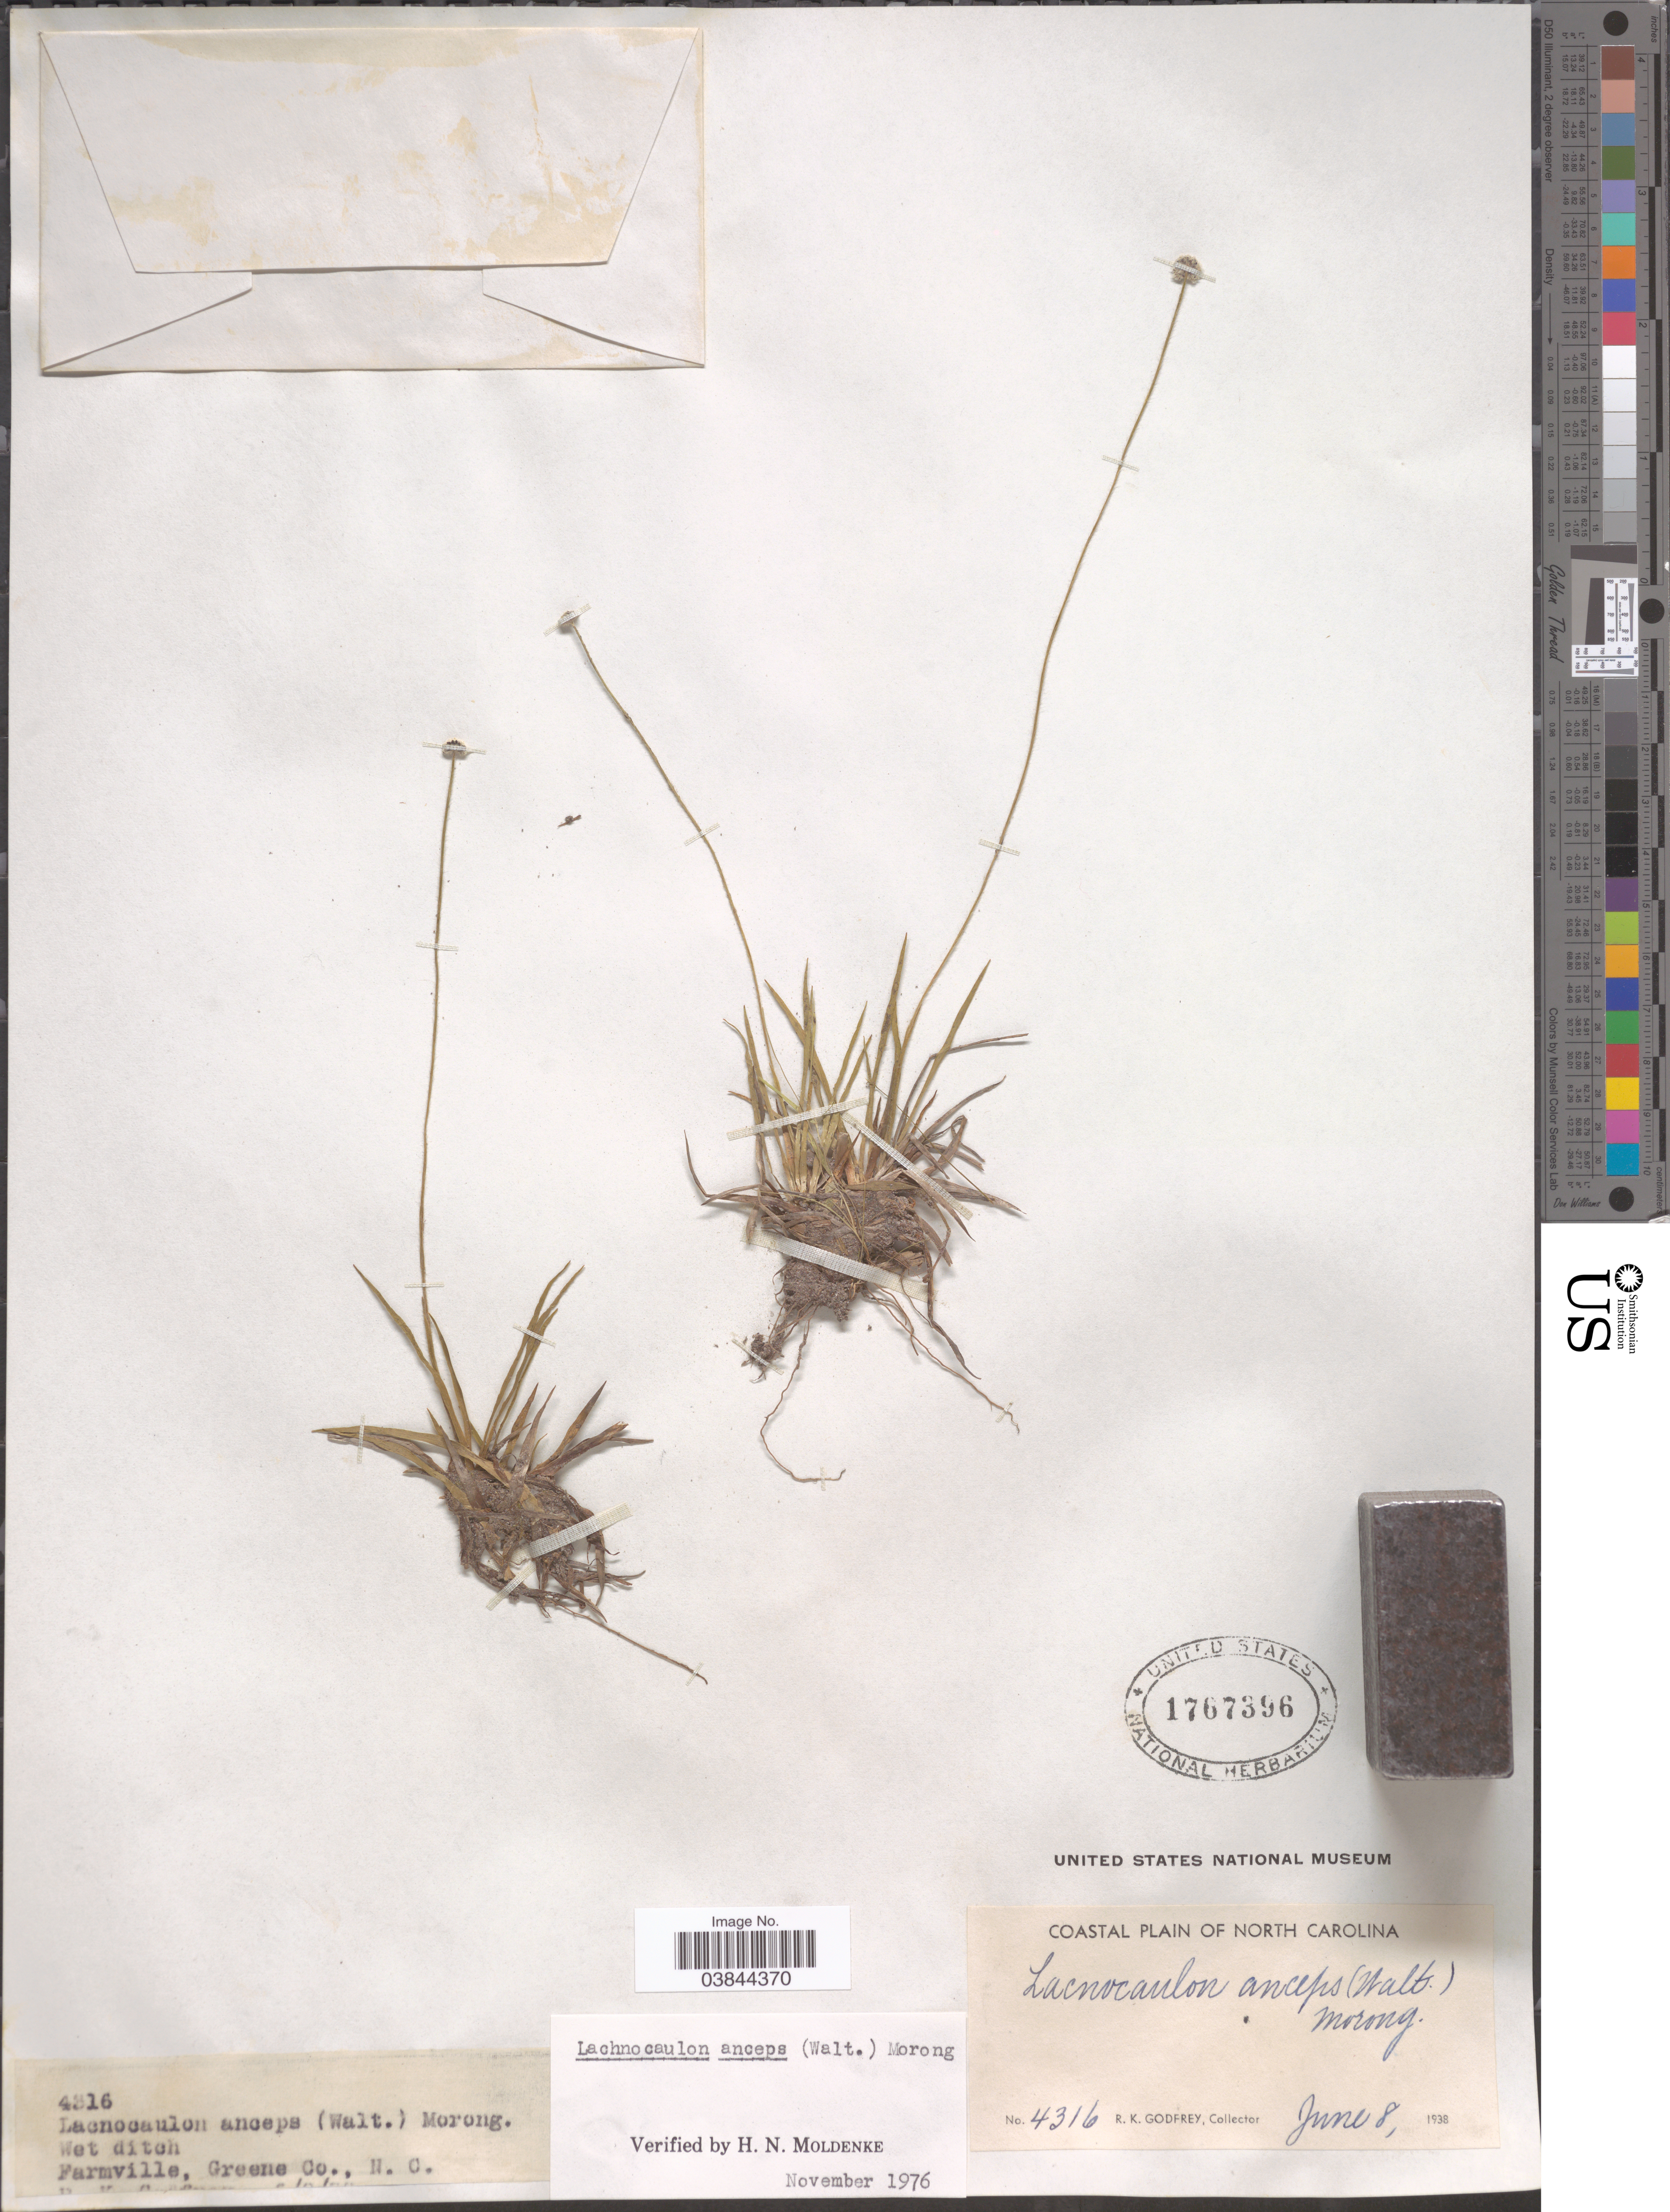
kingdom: Plantae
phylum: Tracheophyta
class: Liliopsida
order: Poales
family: Eriocaulaceae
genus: Lachnocaulon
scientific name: Lachnocaulon anceps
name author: (Walter) Morong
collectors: R. K. Godfrey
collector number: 4316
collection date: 1938-06-08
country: United States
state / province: North Carolina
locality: Farmville, Greene Co. Coastal Plain of North Carolina.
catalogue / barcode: US 1767396